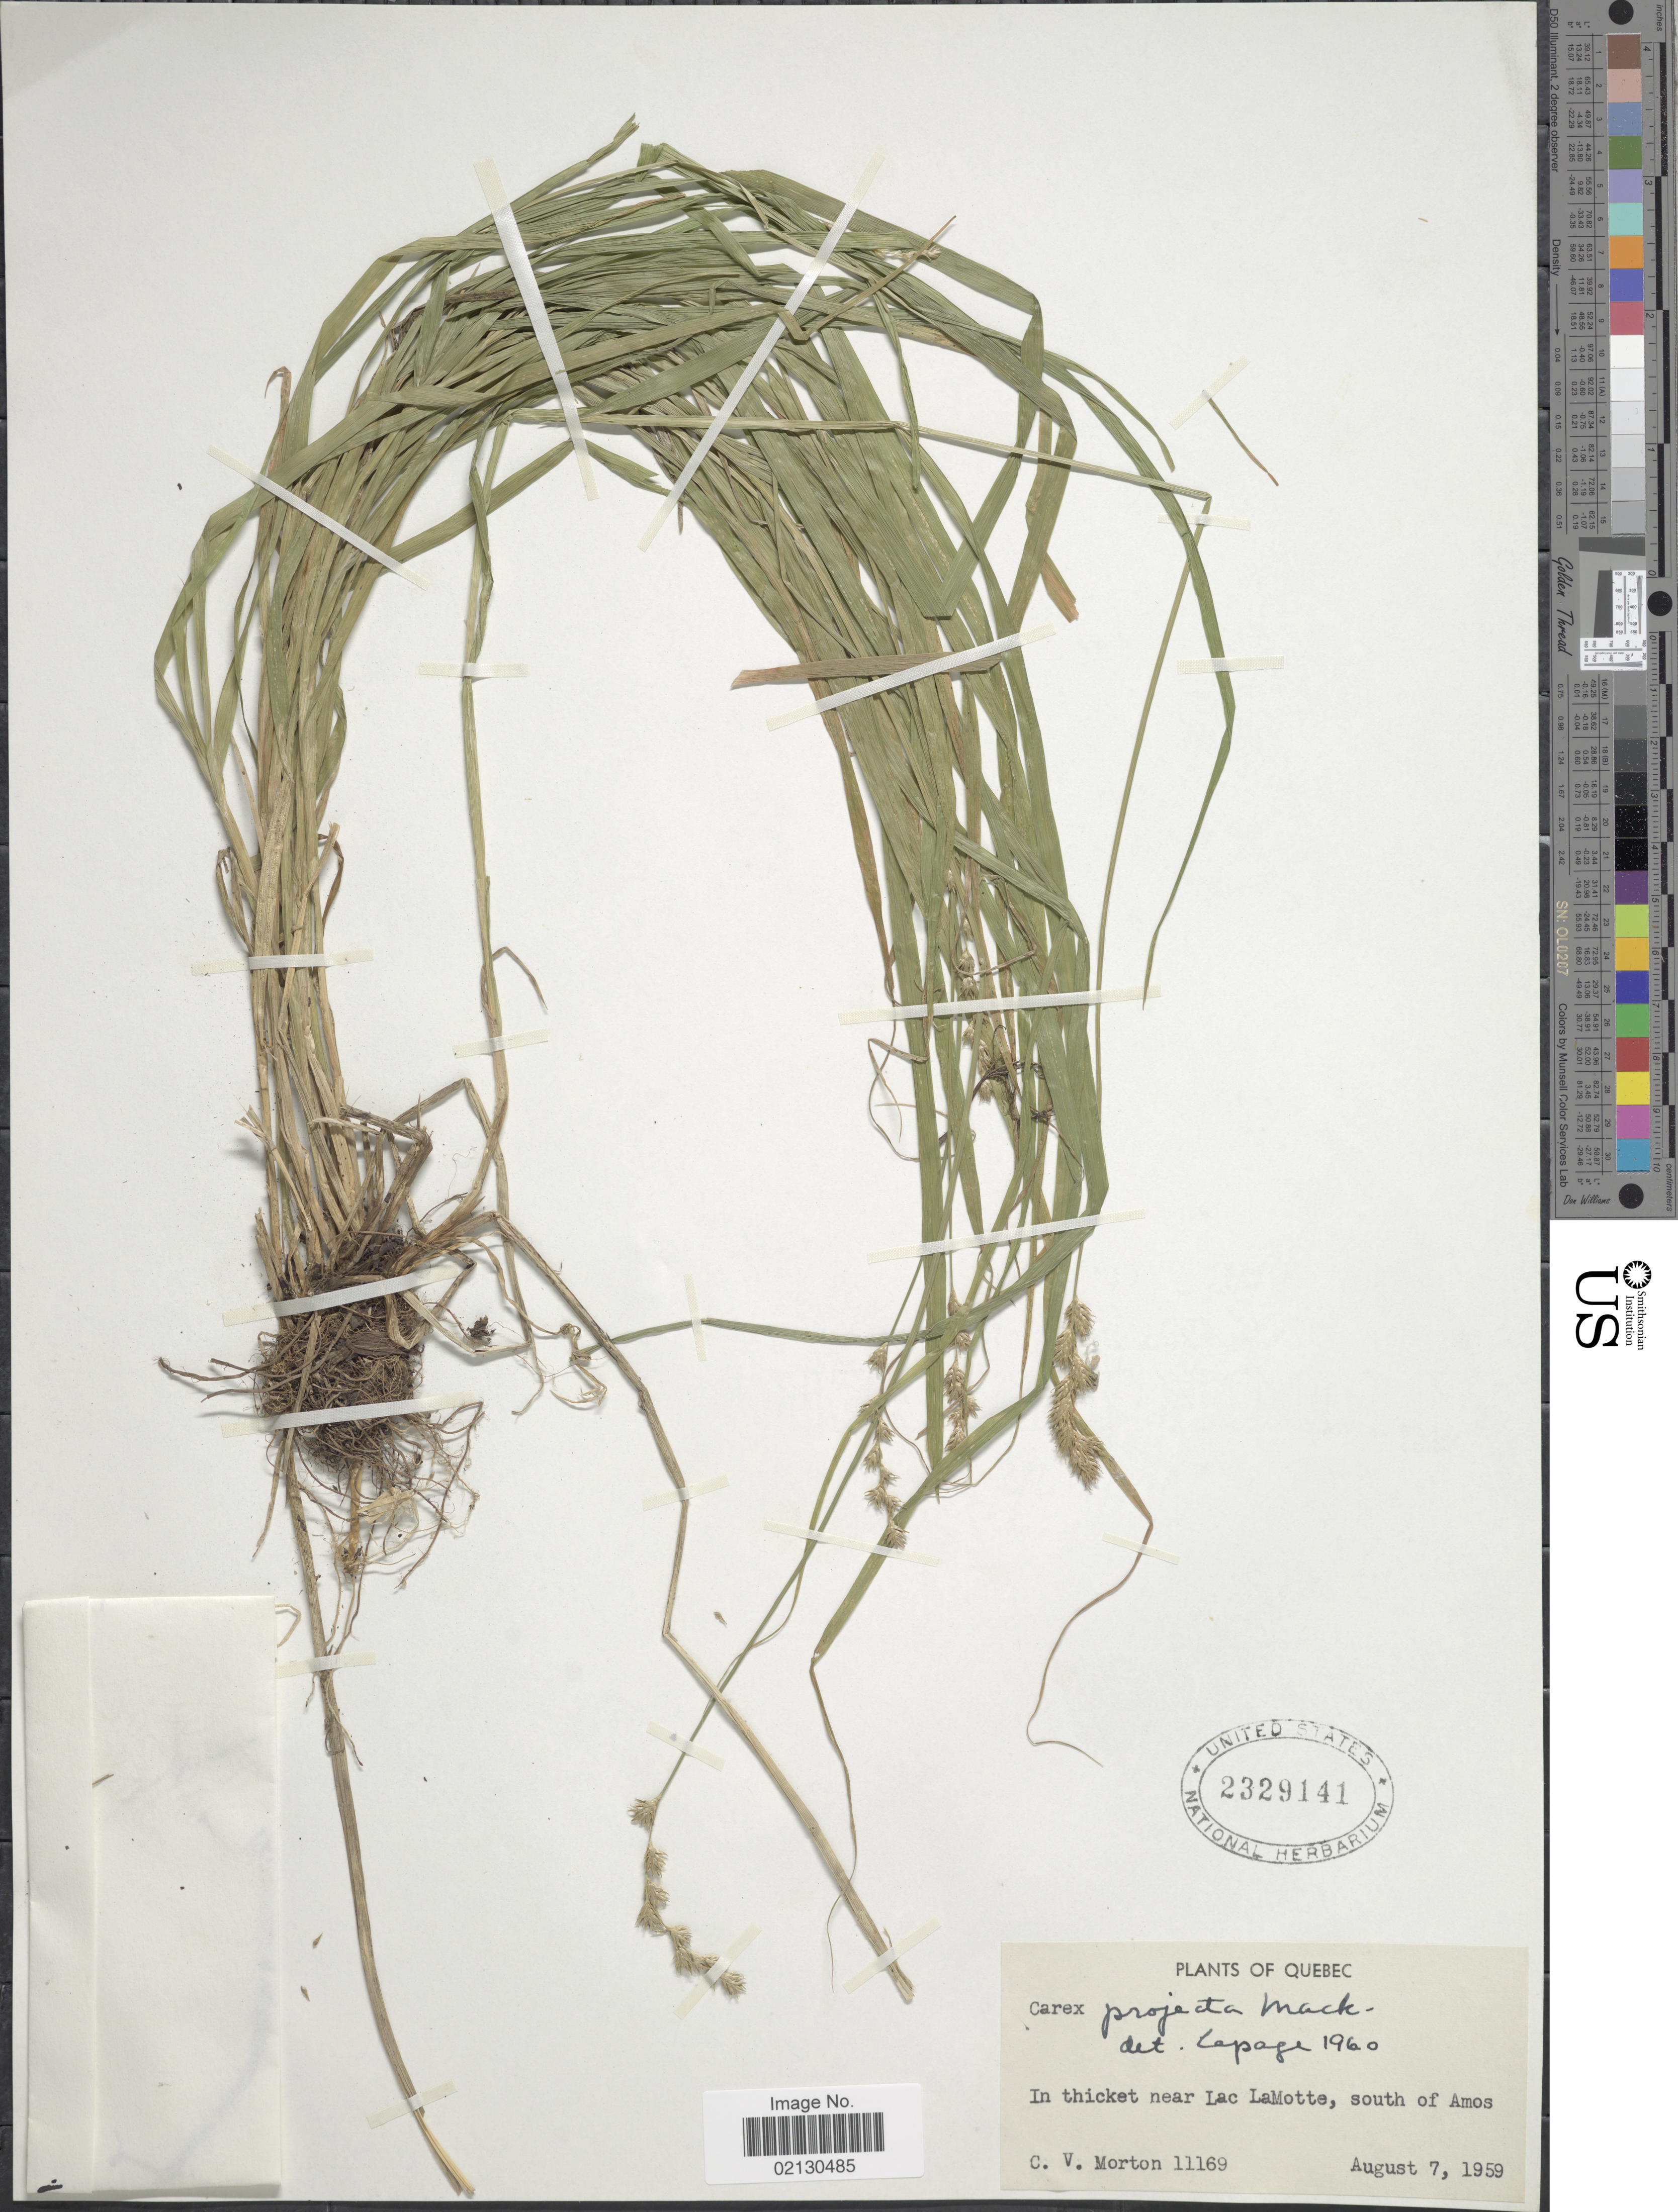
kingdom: Plantae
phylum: Tracheophyta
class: Liliopsida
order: Poales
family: Cyperaceae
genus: Carex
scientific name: Carex projecta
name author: Mack.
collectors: C. V. Morton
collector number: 11169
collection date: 1959-08-07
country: Canada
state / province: Quebec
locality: Near LaMotte, south of Amos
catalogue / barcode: US 2329141